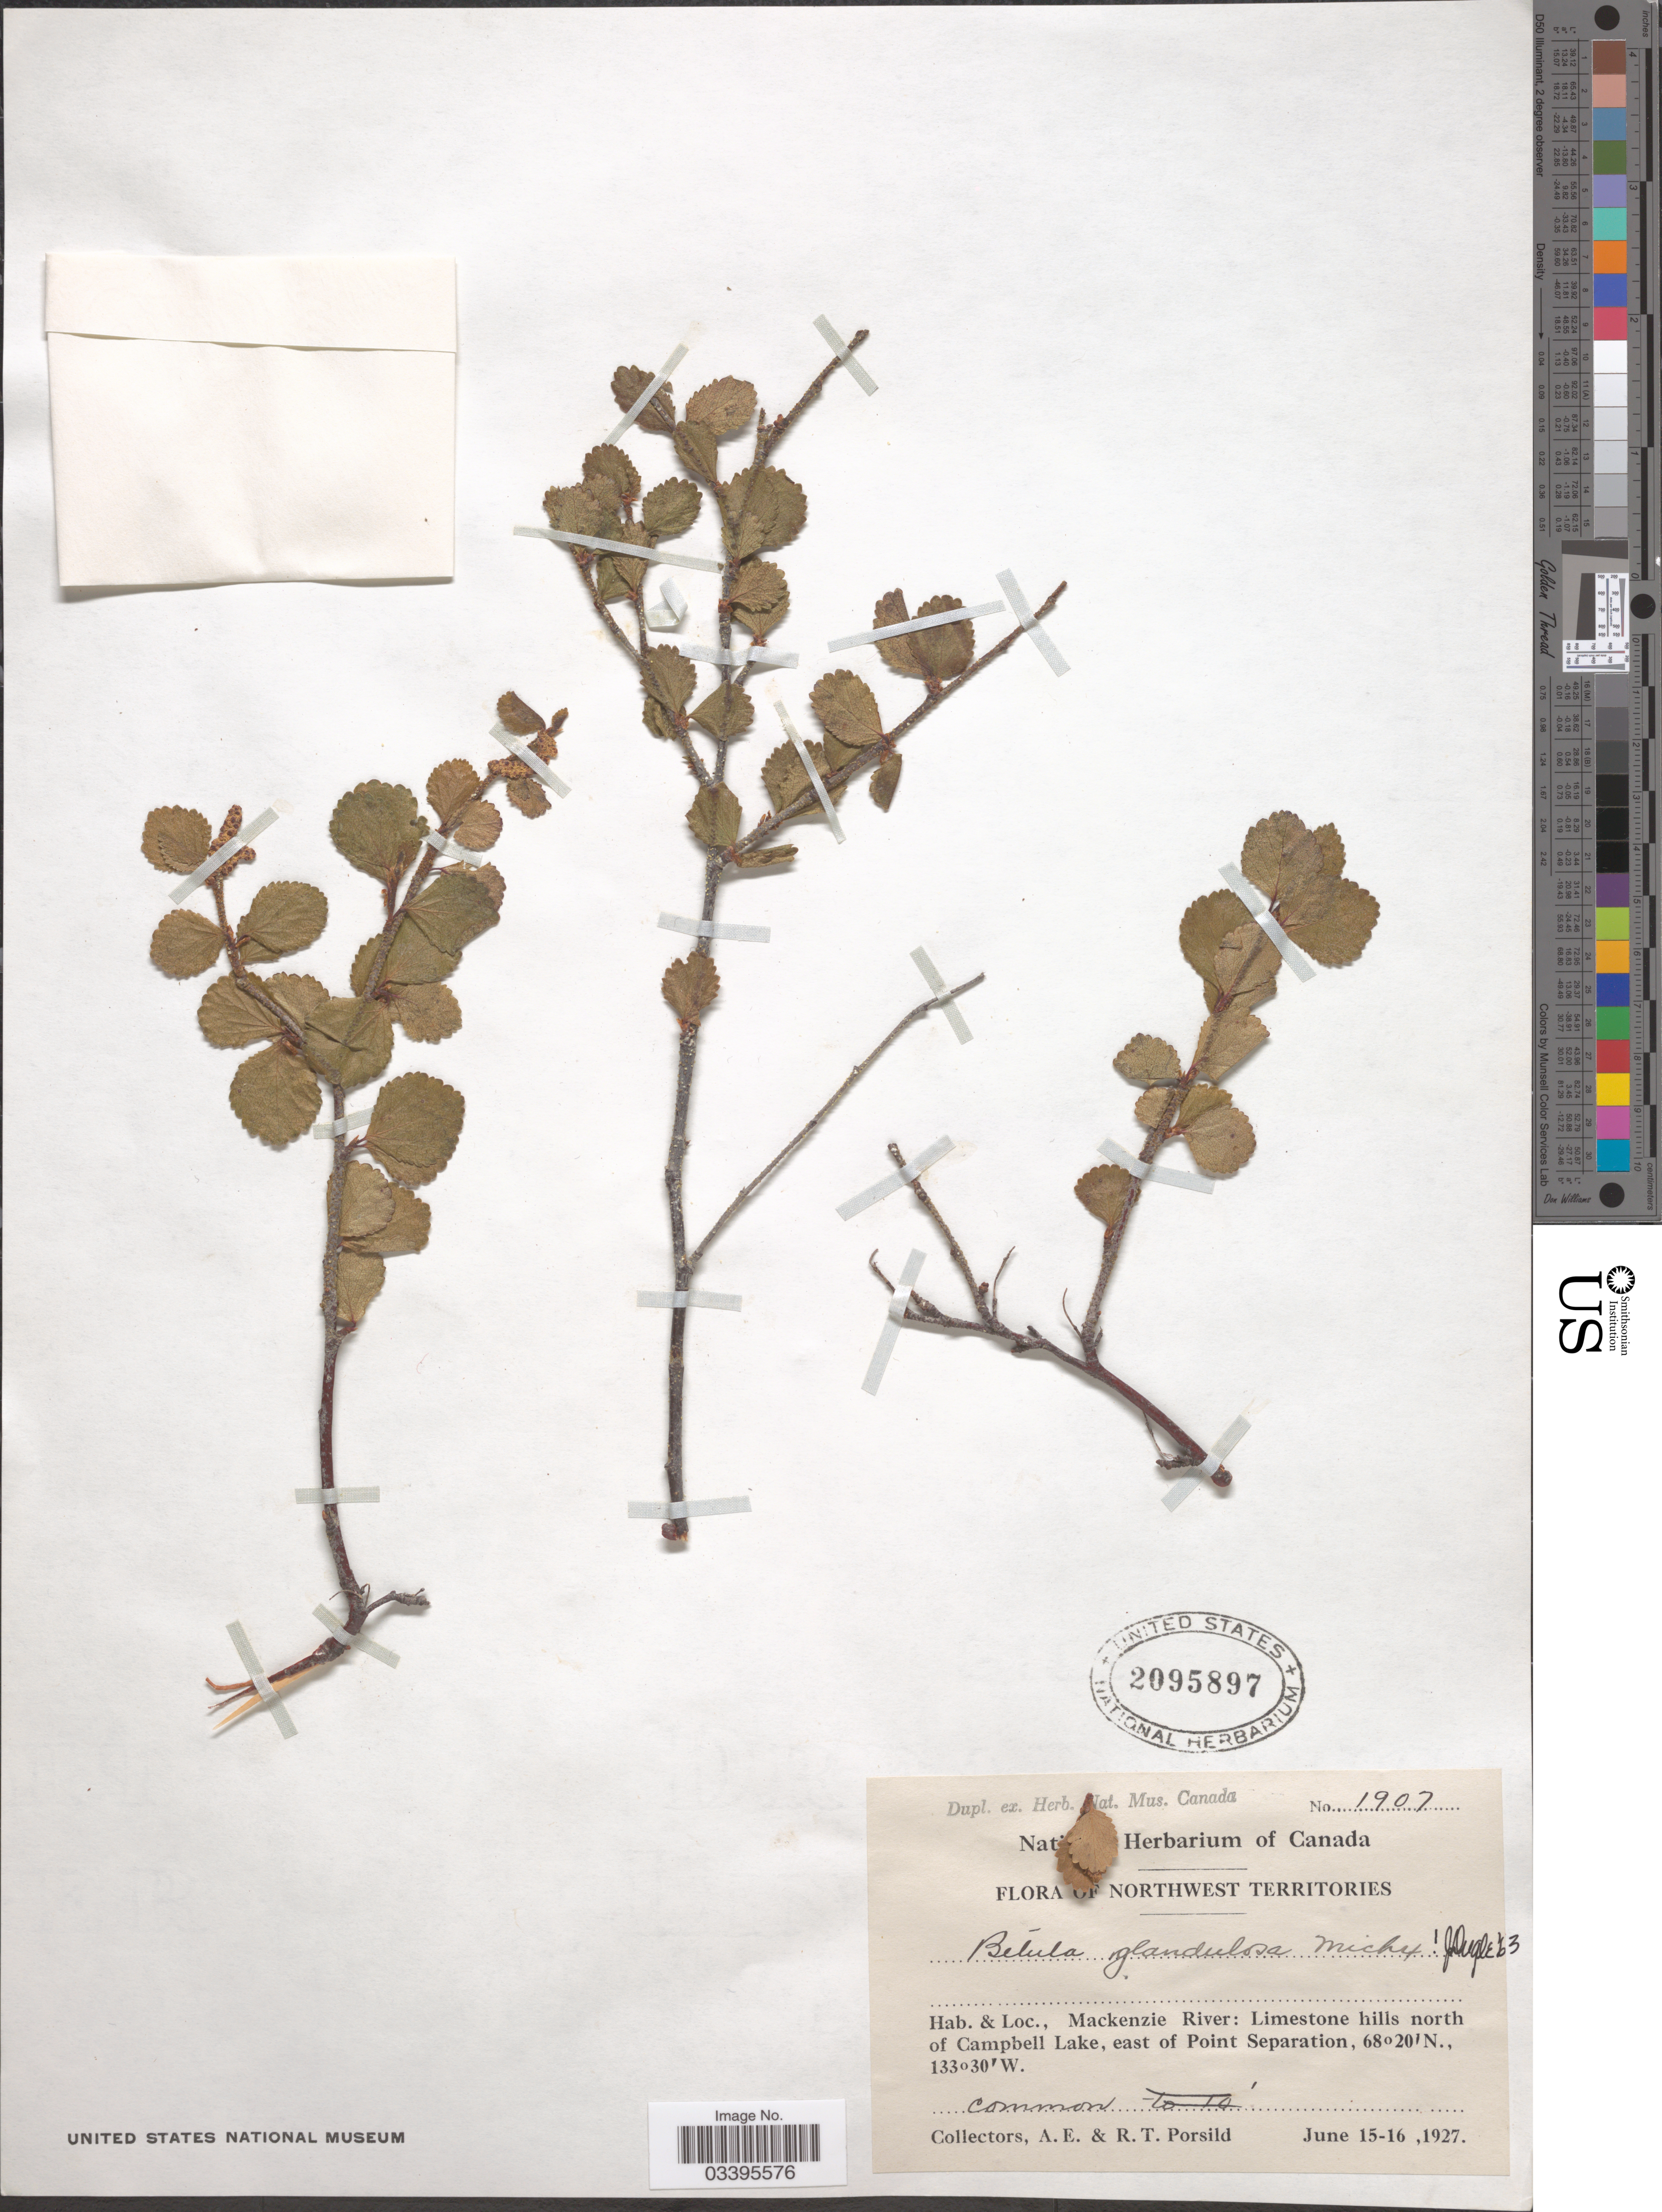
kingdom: Plantae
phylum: Tracheophyta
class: Magnoliopsida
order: Fagales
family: Betulaceae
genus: Betula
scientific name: Betula glandulosa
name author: Michx.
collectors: A. E. Porsild & R. T. Porsild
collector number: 1907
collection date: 1927-06-15/1927-06-16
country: Canada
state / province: Northwest Territories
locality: Mackenzie River: Limestone hills north of Campbell Lake, east of Point Separation.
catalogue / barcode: US 2095897